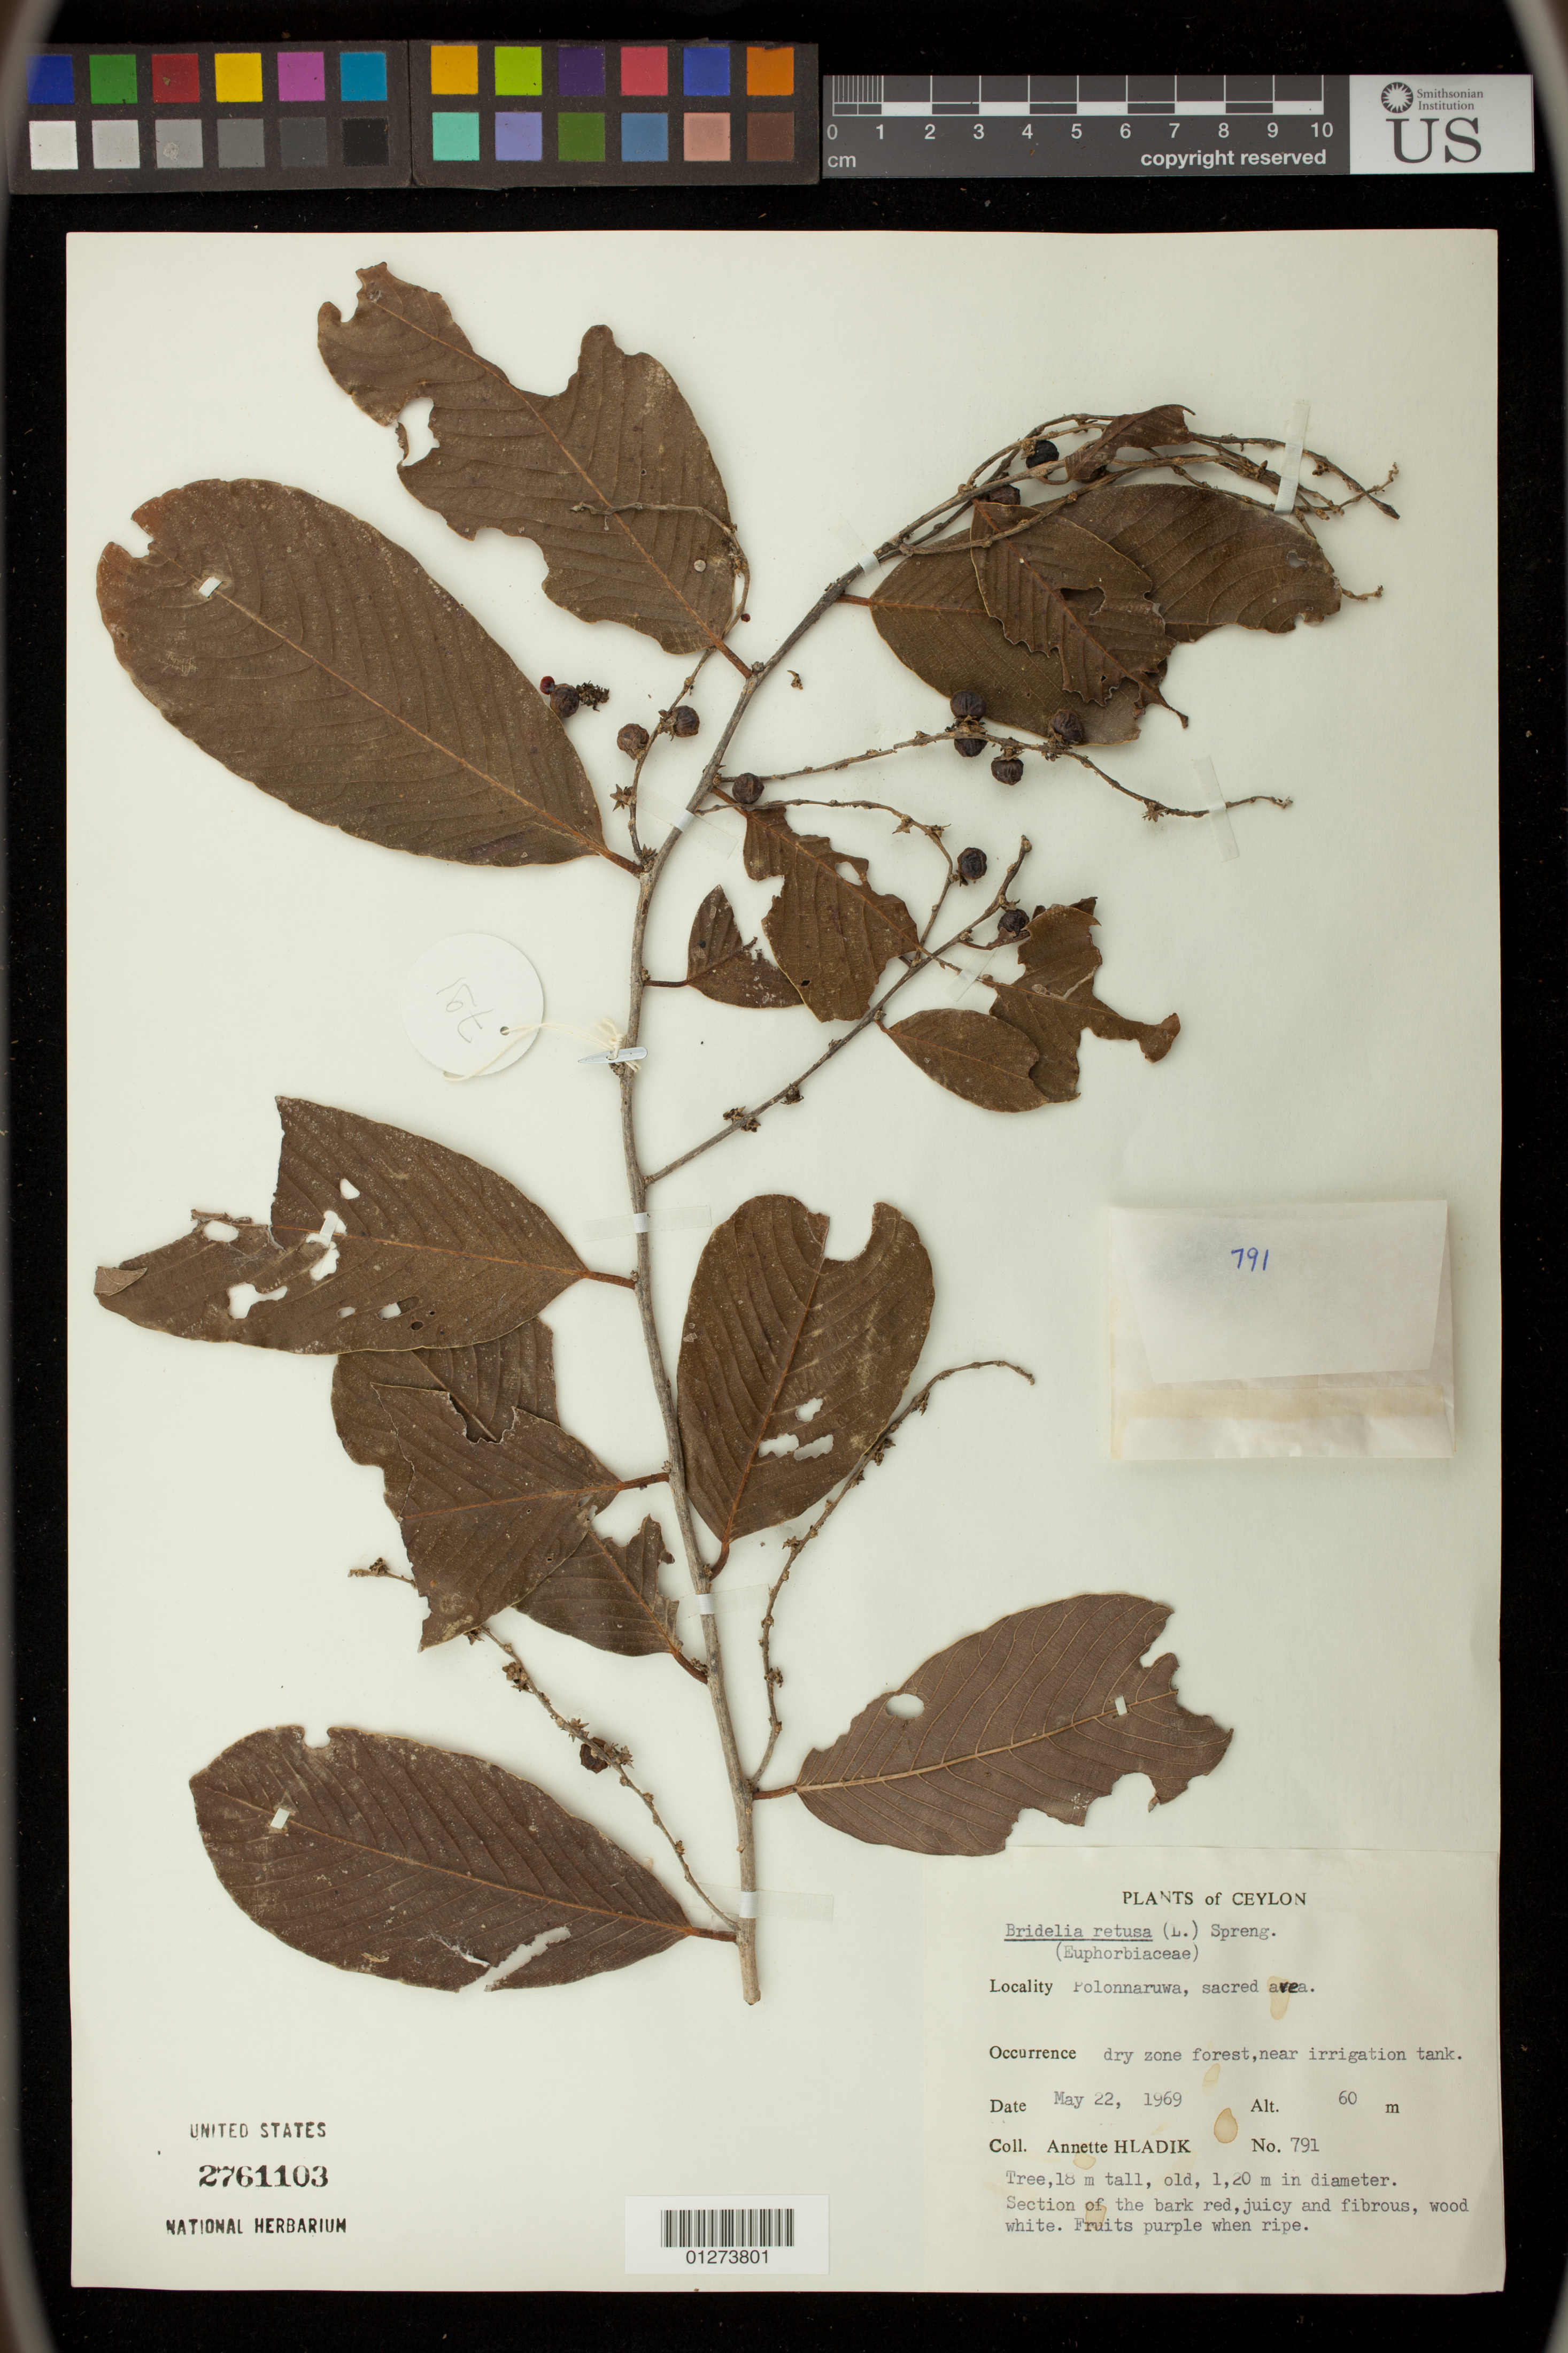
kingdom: Plantae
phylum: Tracheophyta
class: Magnoliopsida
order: Malpighiales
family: Phyllanthaceae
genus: Bridelia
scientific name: Bridelia retusa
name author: (L.) A. Juss.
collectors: A. Hladik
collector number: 791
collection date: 1969-05-22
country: Sri Lanka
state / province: North Central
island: Ceylon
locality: Ceylon: Polonnaruwa, sacred area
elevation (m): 60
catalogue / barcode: US 2761103